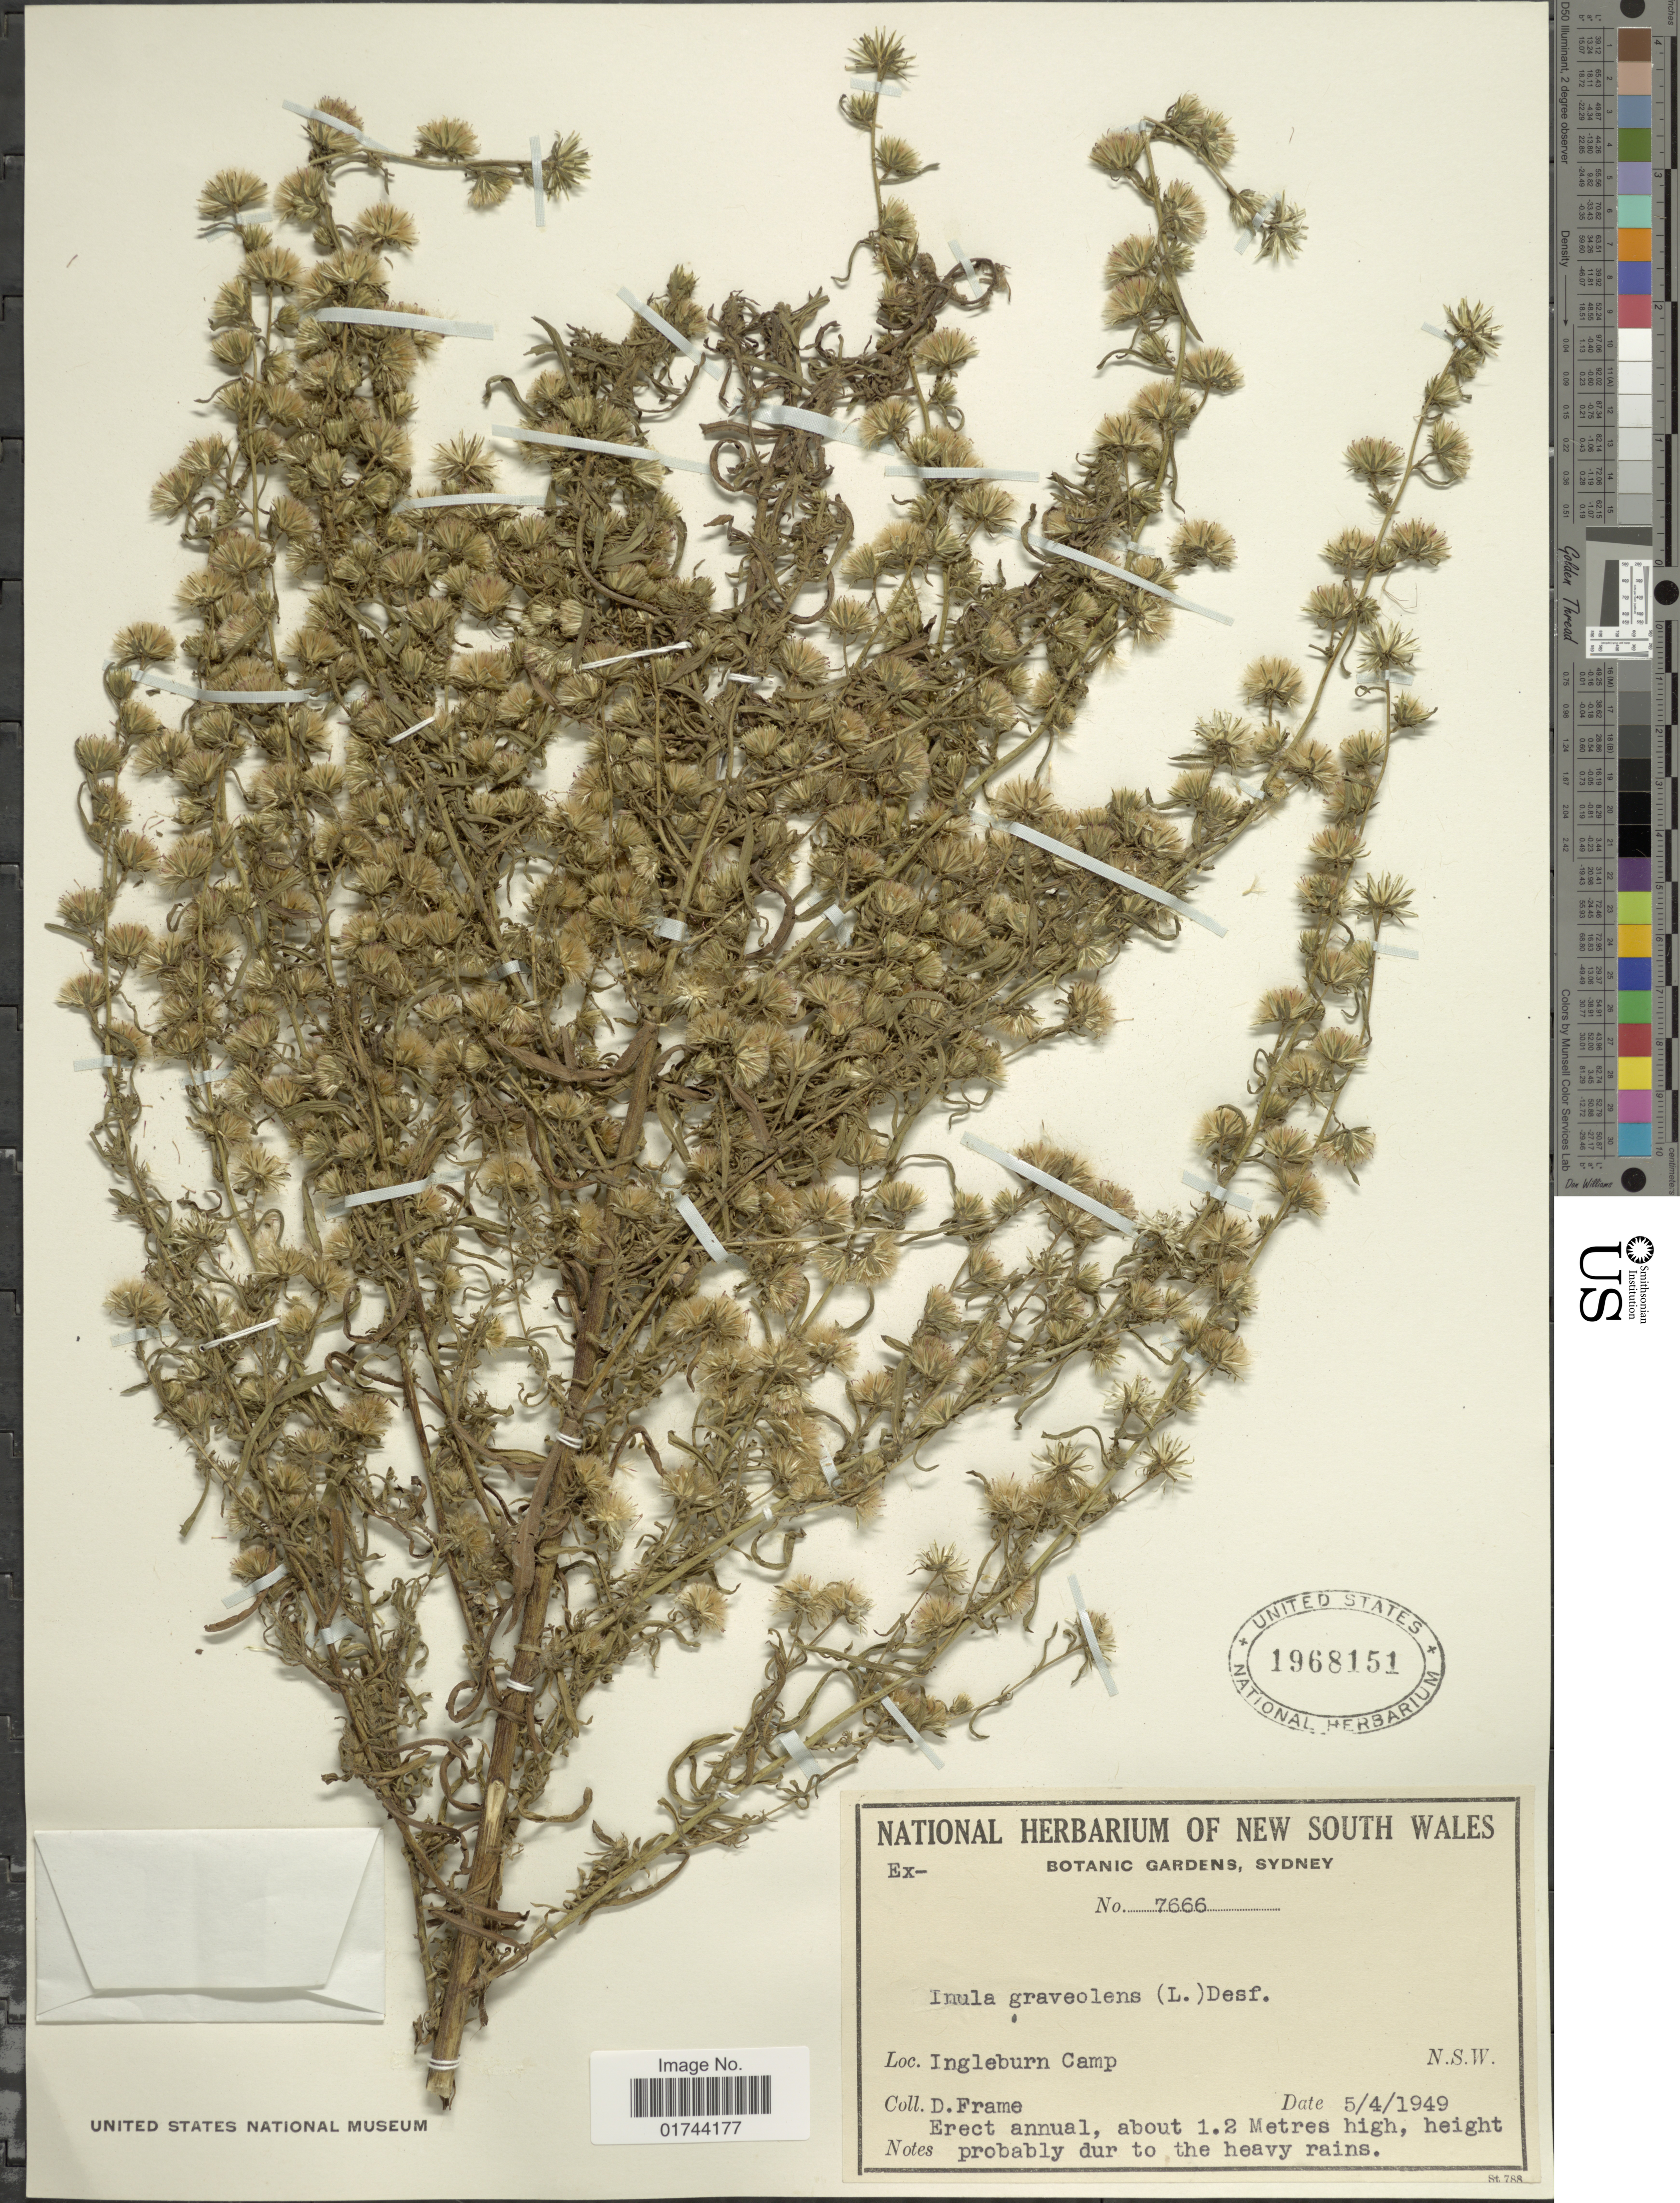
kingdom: Plantae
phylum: Tracheophyta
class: Magnoliopsida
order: Asterales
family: Asteraceae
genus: Inula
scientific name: Inula graveolens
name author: (L.) Desf.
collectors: D. Frame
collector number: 7666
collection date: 1949-04-05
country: Australia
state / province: New South Wales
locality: Ingleburn Camp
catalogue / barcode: US 1968151